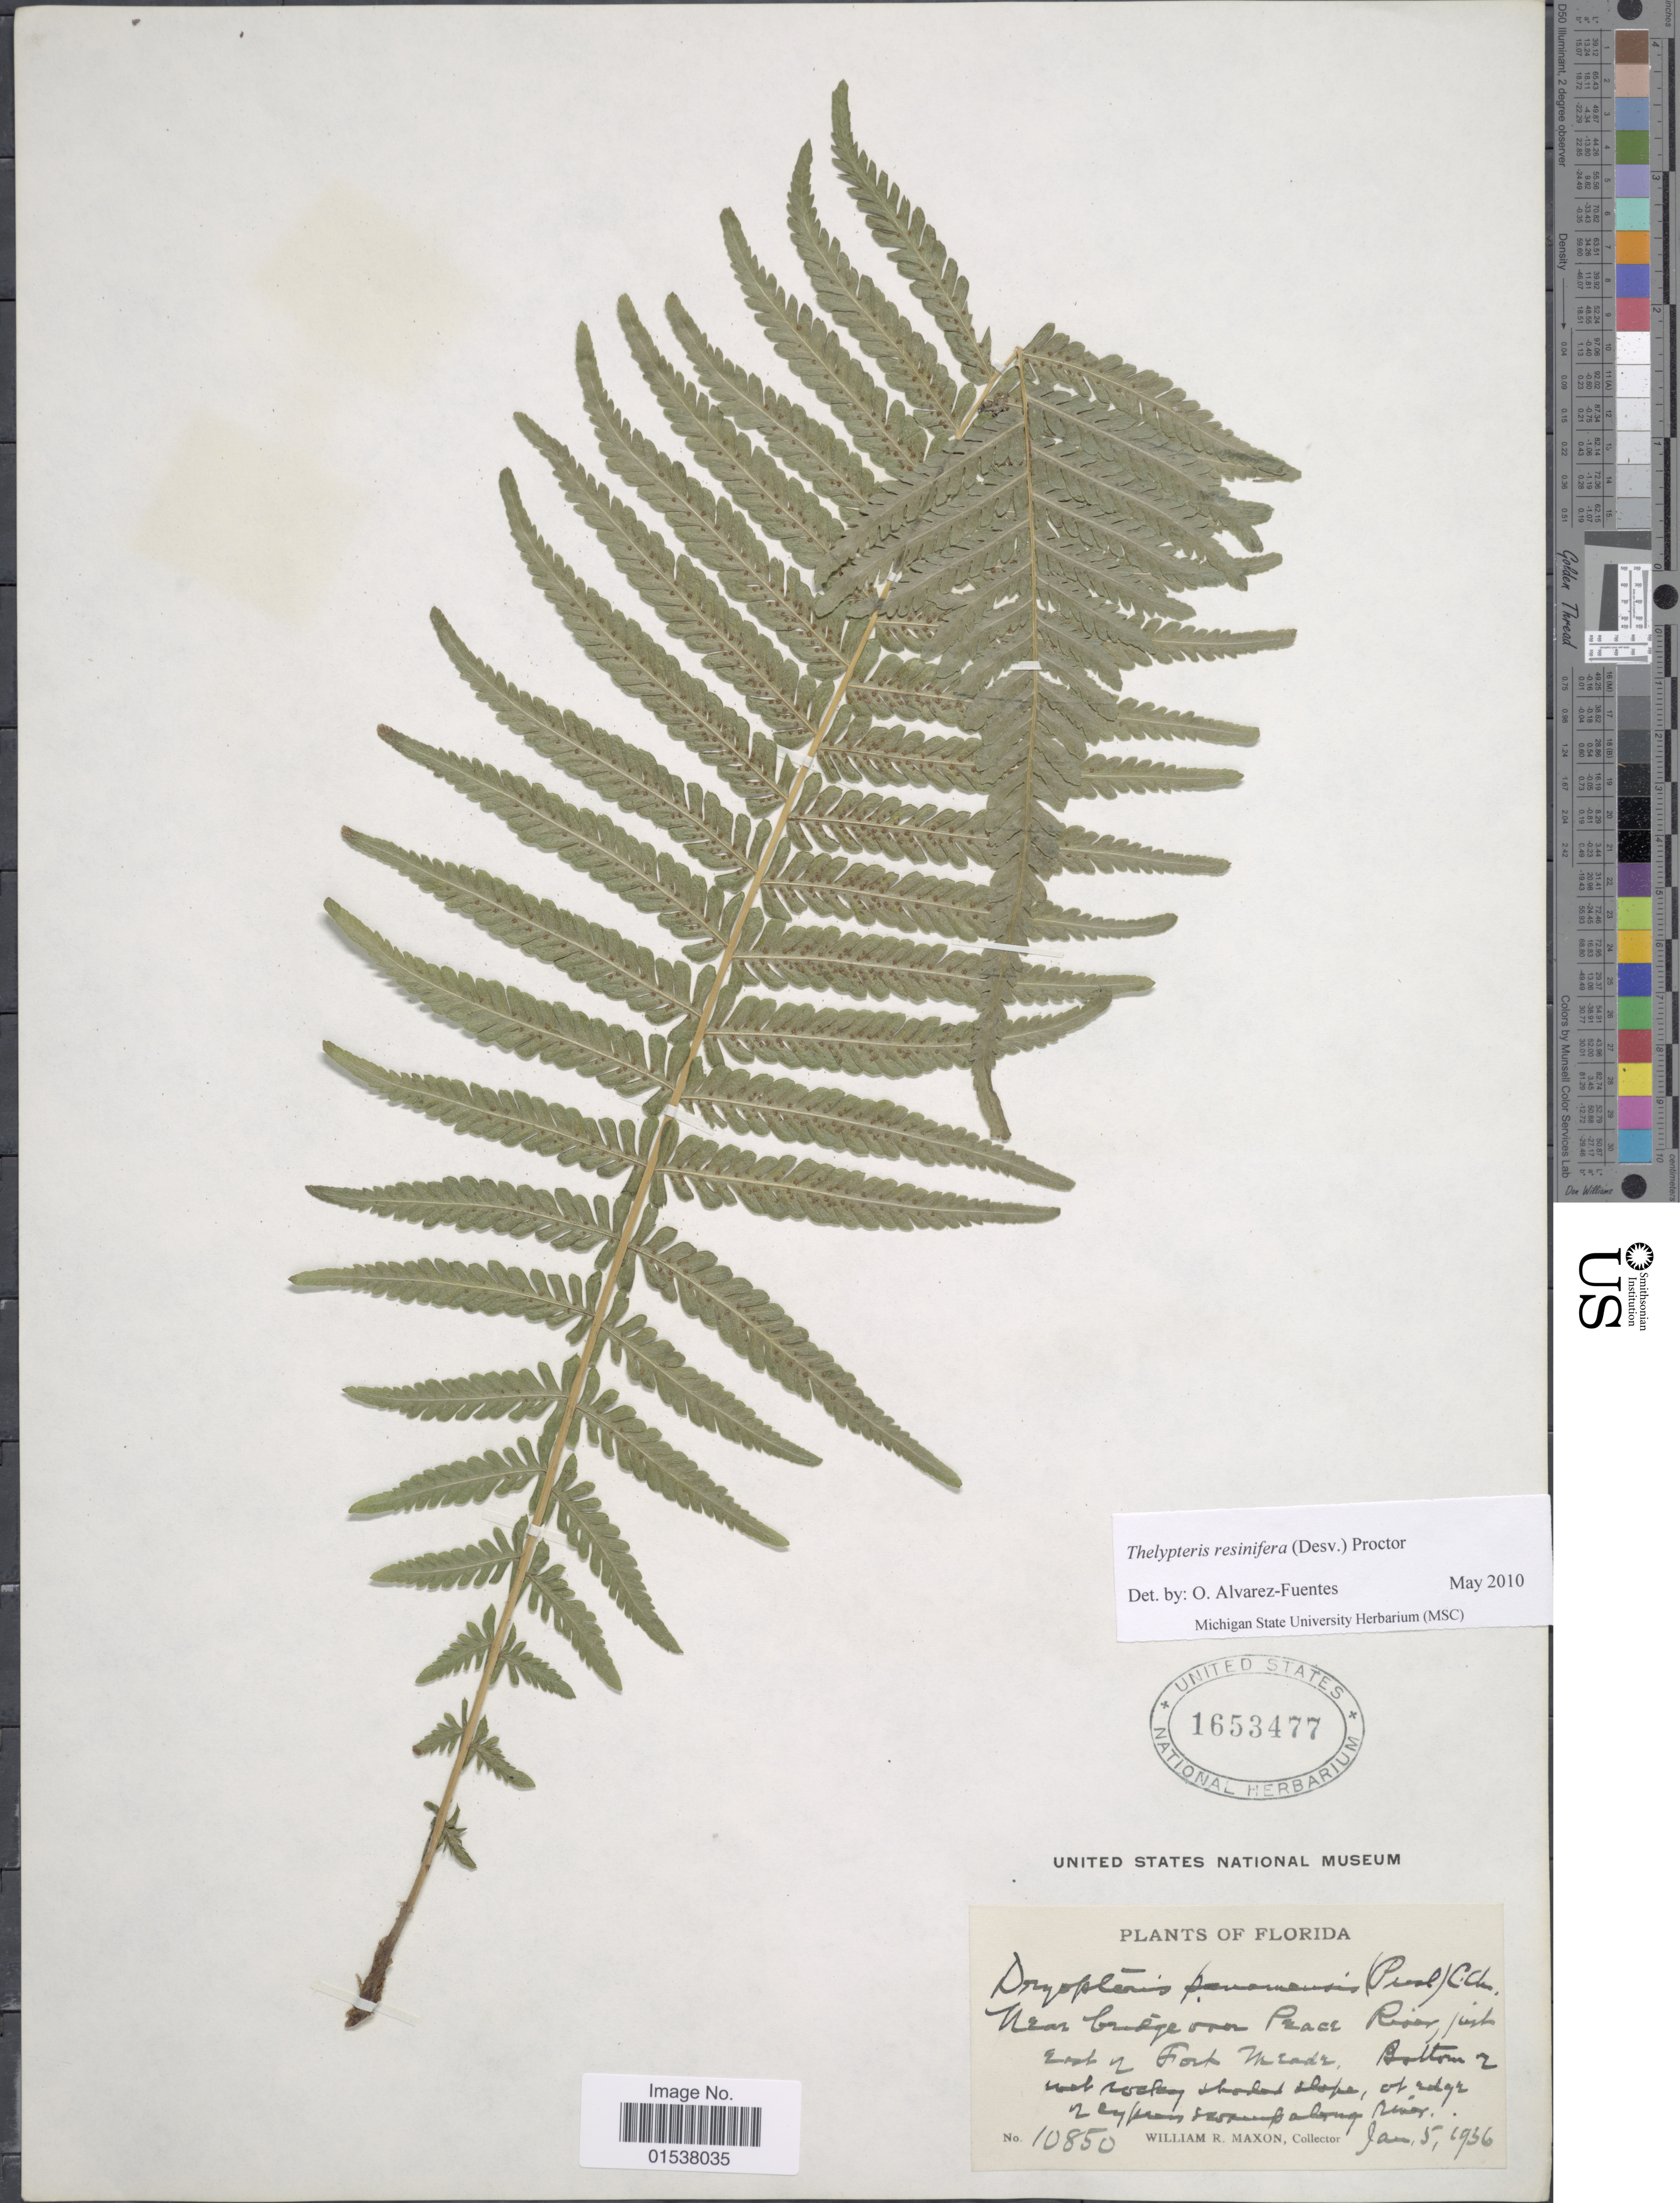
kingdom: Plantae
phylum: Tracheophyta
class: Polypodiopsida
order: Polypodiales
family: Thelypteridaceae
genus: Amauropelta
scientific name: Amauropelta resinifera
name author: (Desv.) Pic. Serm.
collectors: W. R. Maxon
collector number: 10850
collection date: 1936-01-05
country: United States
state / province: Florida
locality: Near bridge over Peace River, just east of Fort Meade, bottom of wet rocky shaded slope of ridge of cypress swamp along river.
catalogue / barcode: US 1653477